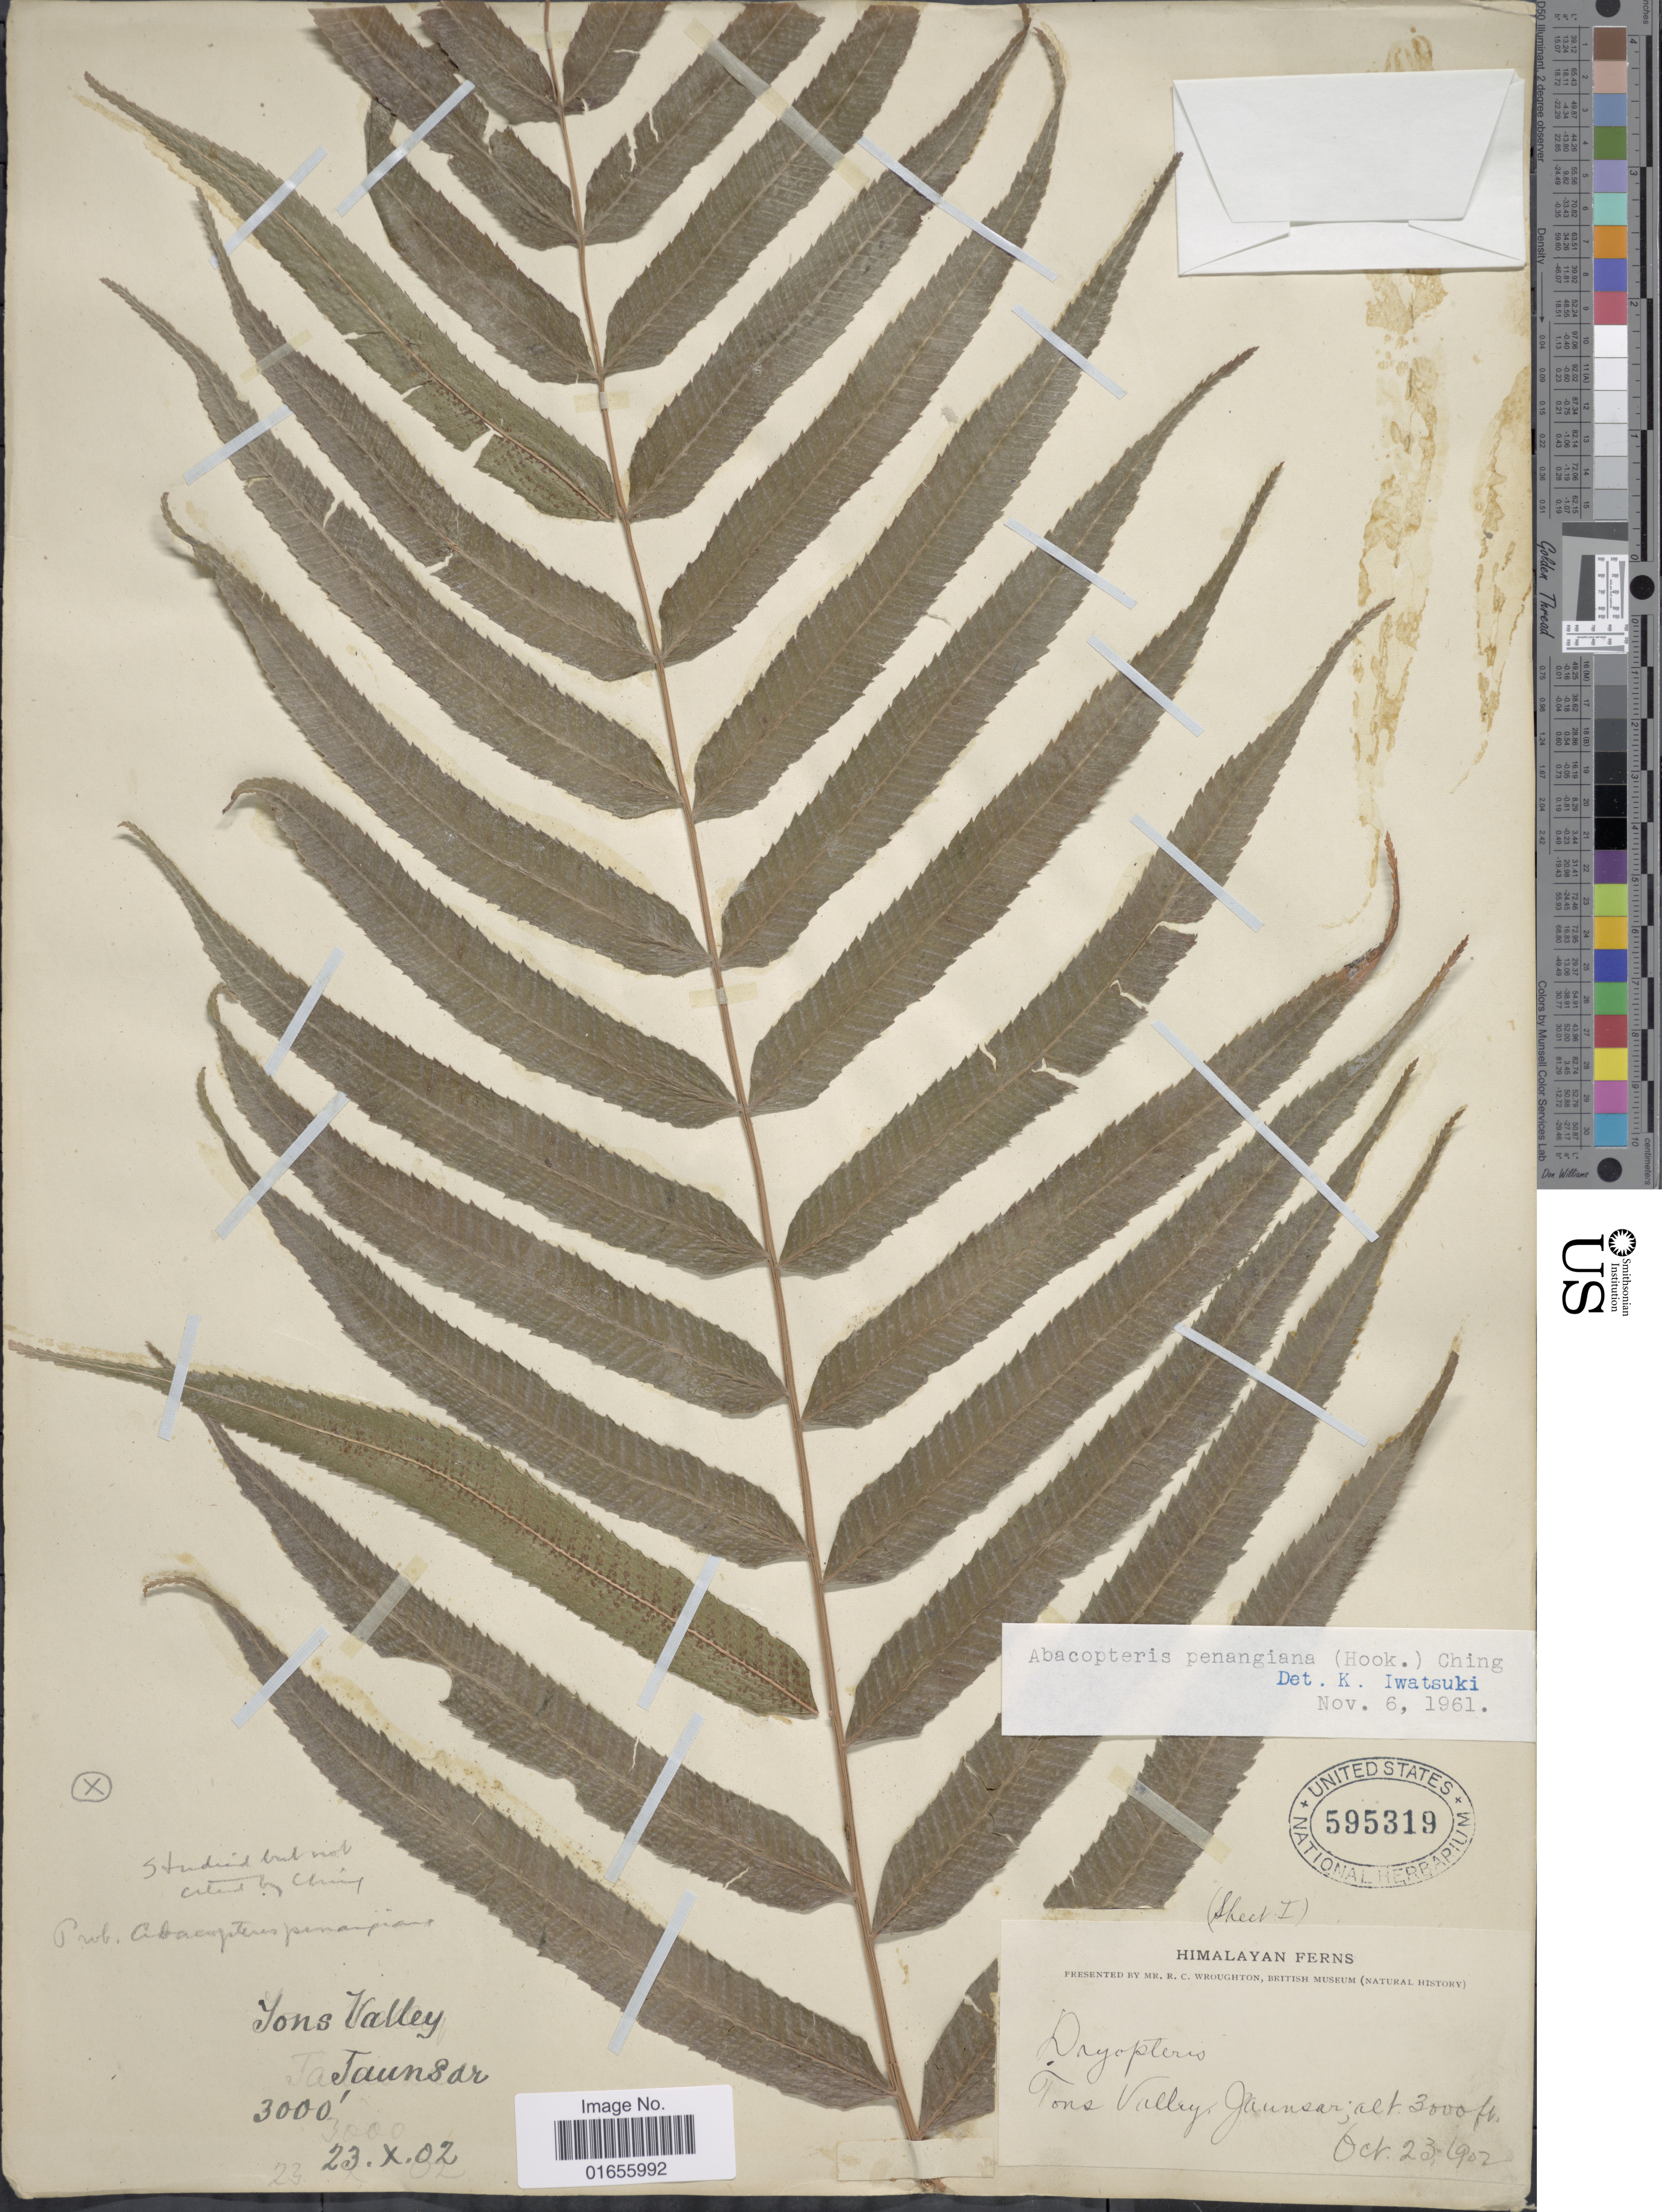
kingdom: Plantae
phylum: Tracheophyta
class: Polypodiopsida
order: Polypodiales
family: Thelypteridaceae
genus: Pronephrium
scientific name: Pronephrium penangiana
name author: (Hook.) Holttum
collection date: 1902-10-23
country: India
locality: Himalayan, Tons Valley, Jaunsar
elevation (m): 914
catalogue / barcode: US 595319